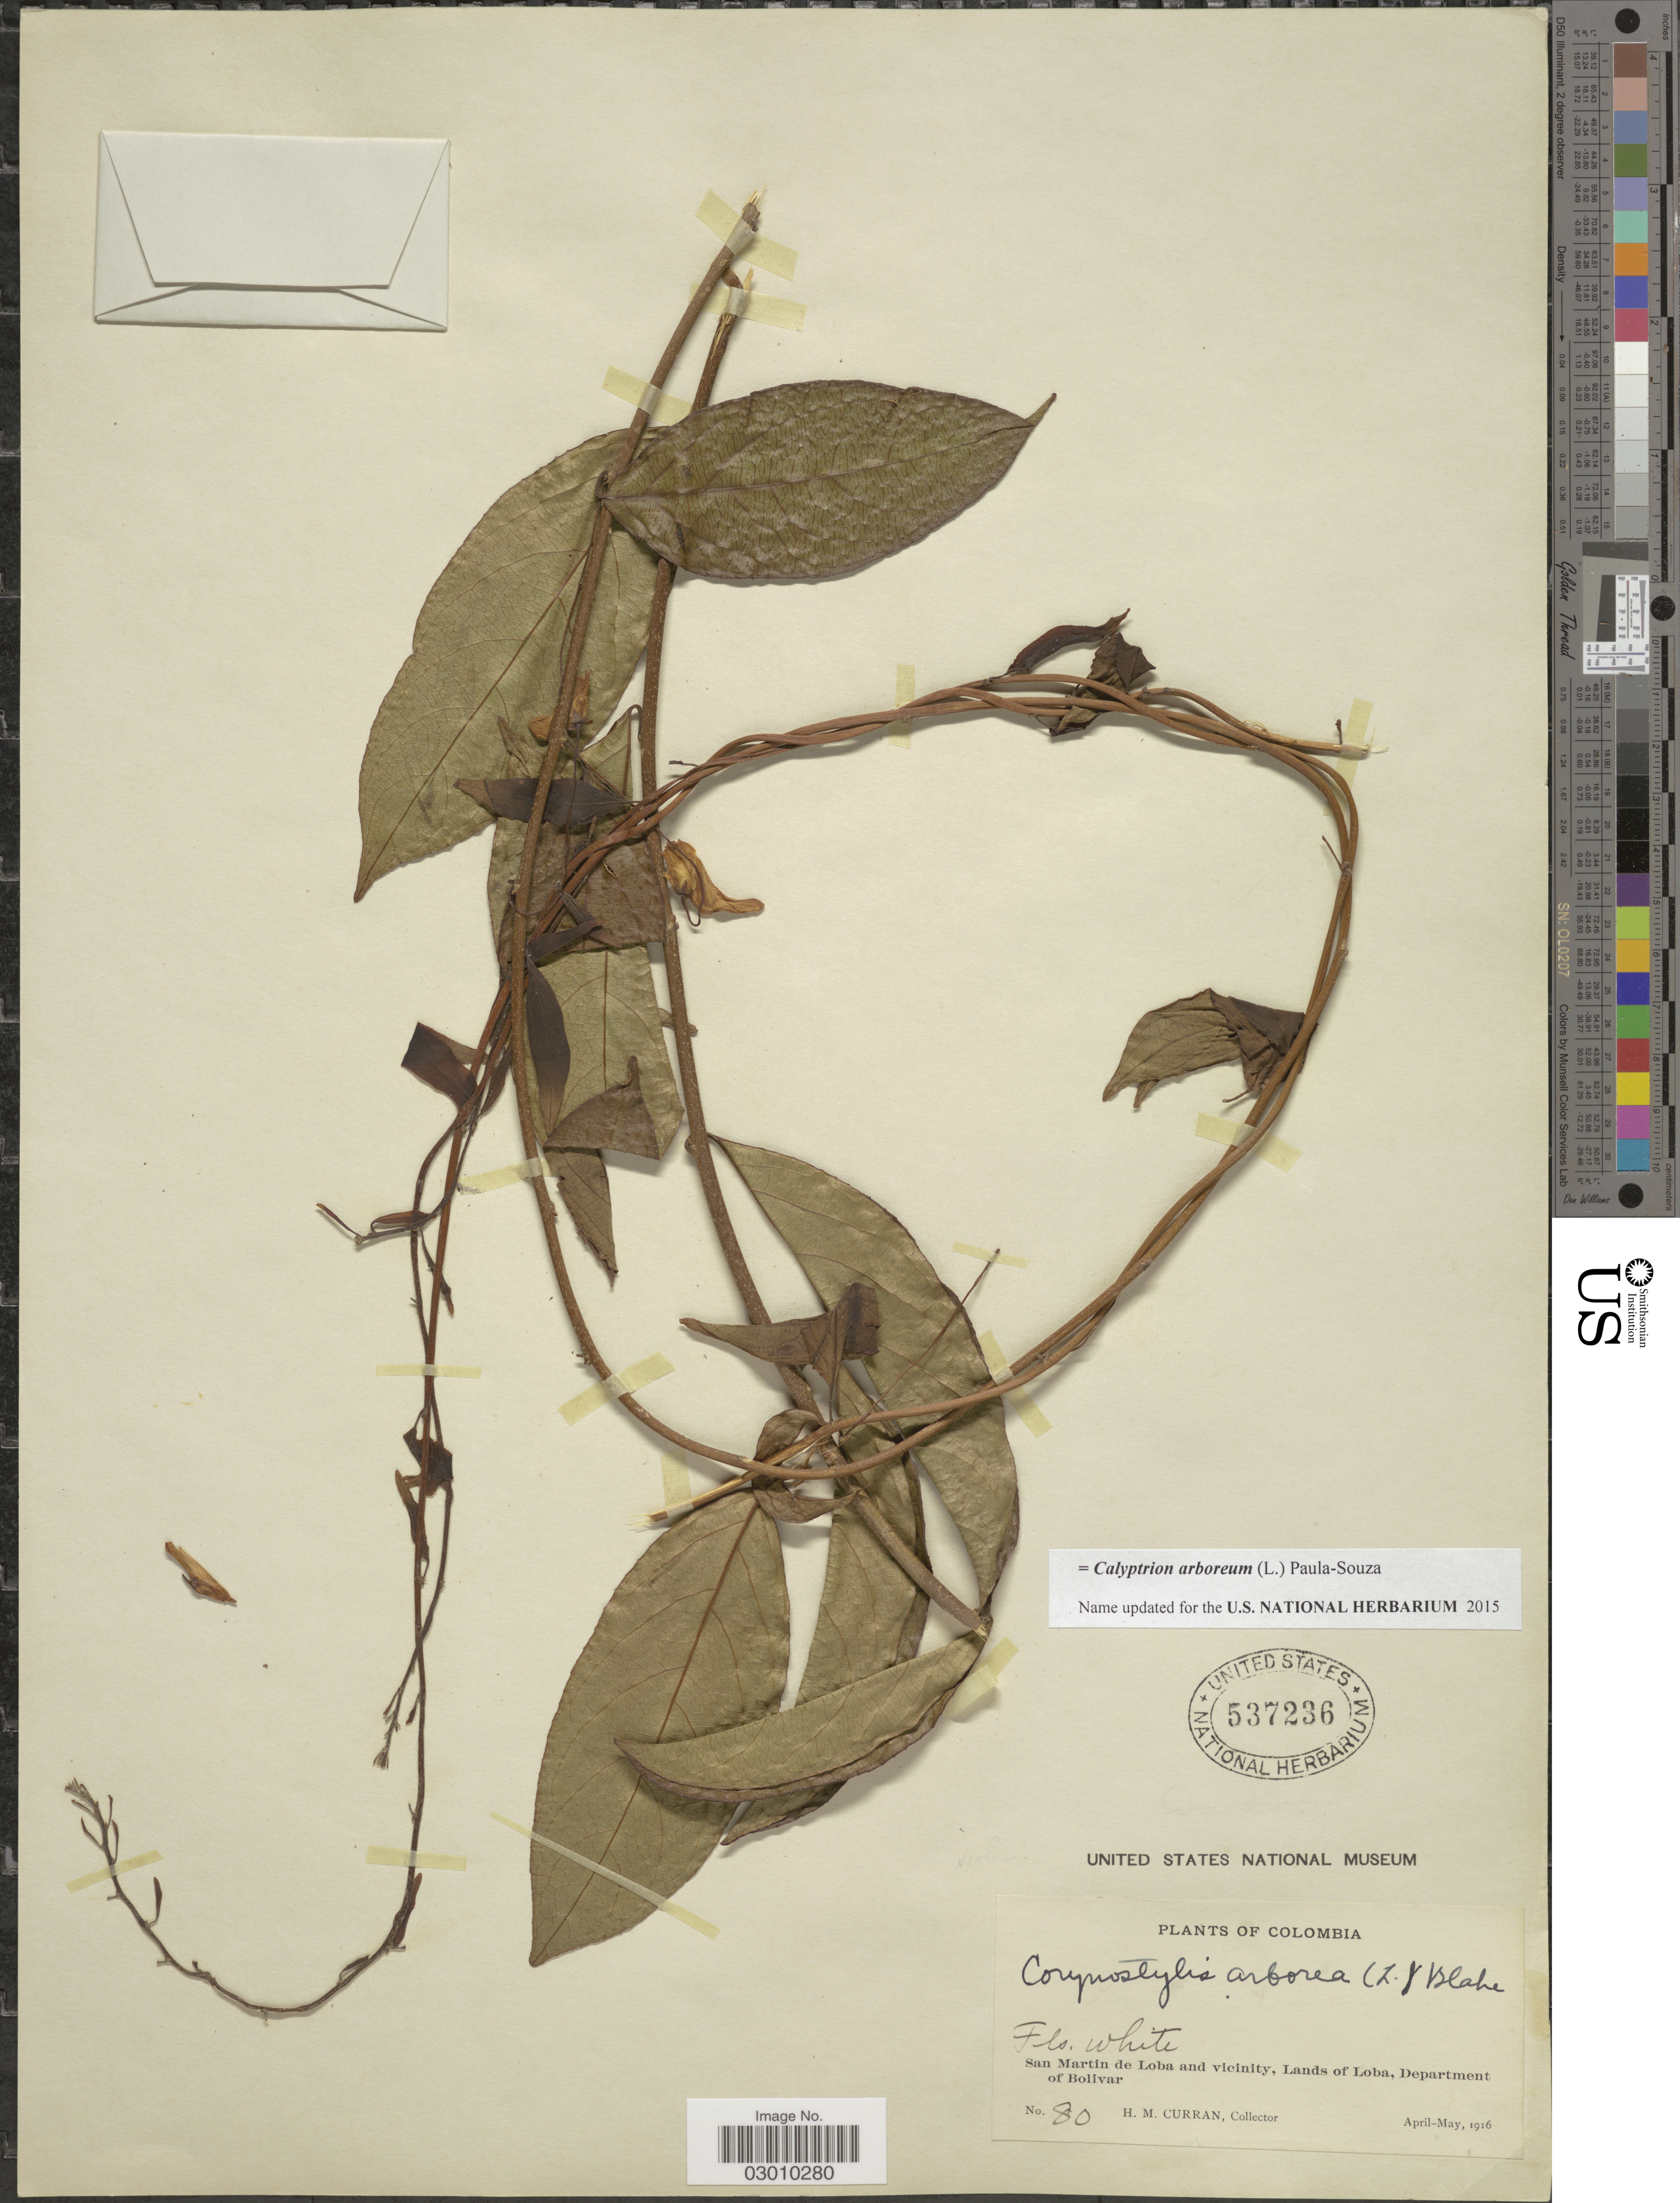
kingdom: Plantae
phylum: Tracheophyta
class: Magnoliopsida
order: Malpighiales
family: Violaceae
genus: Calyptrion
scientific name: Calyptrion arboreum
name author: (L.) Paula-Souza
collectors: H. M. Curran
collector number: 80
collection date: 1916-04/1916-05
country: Colombia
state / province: Bolívar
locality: San Martin de Loba and vicinity, Lands of Loba, Department of Bolivar.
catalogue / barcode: US 537236